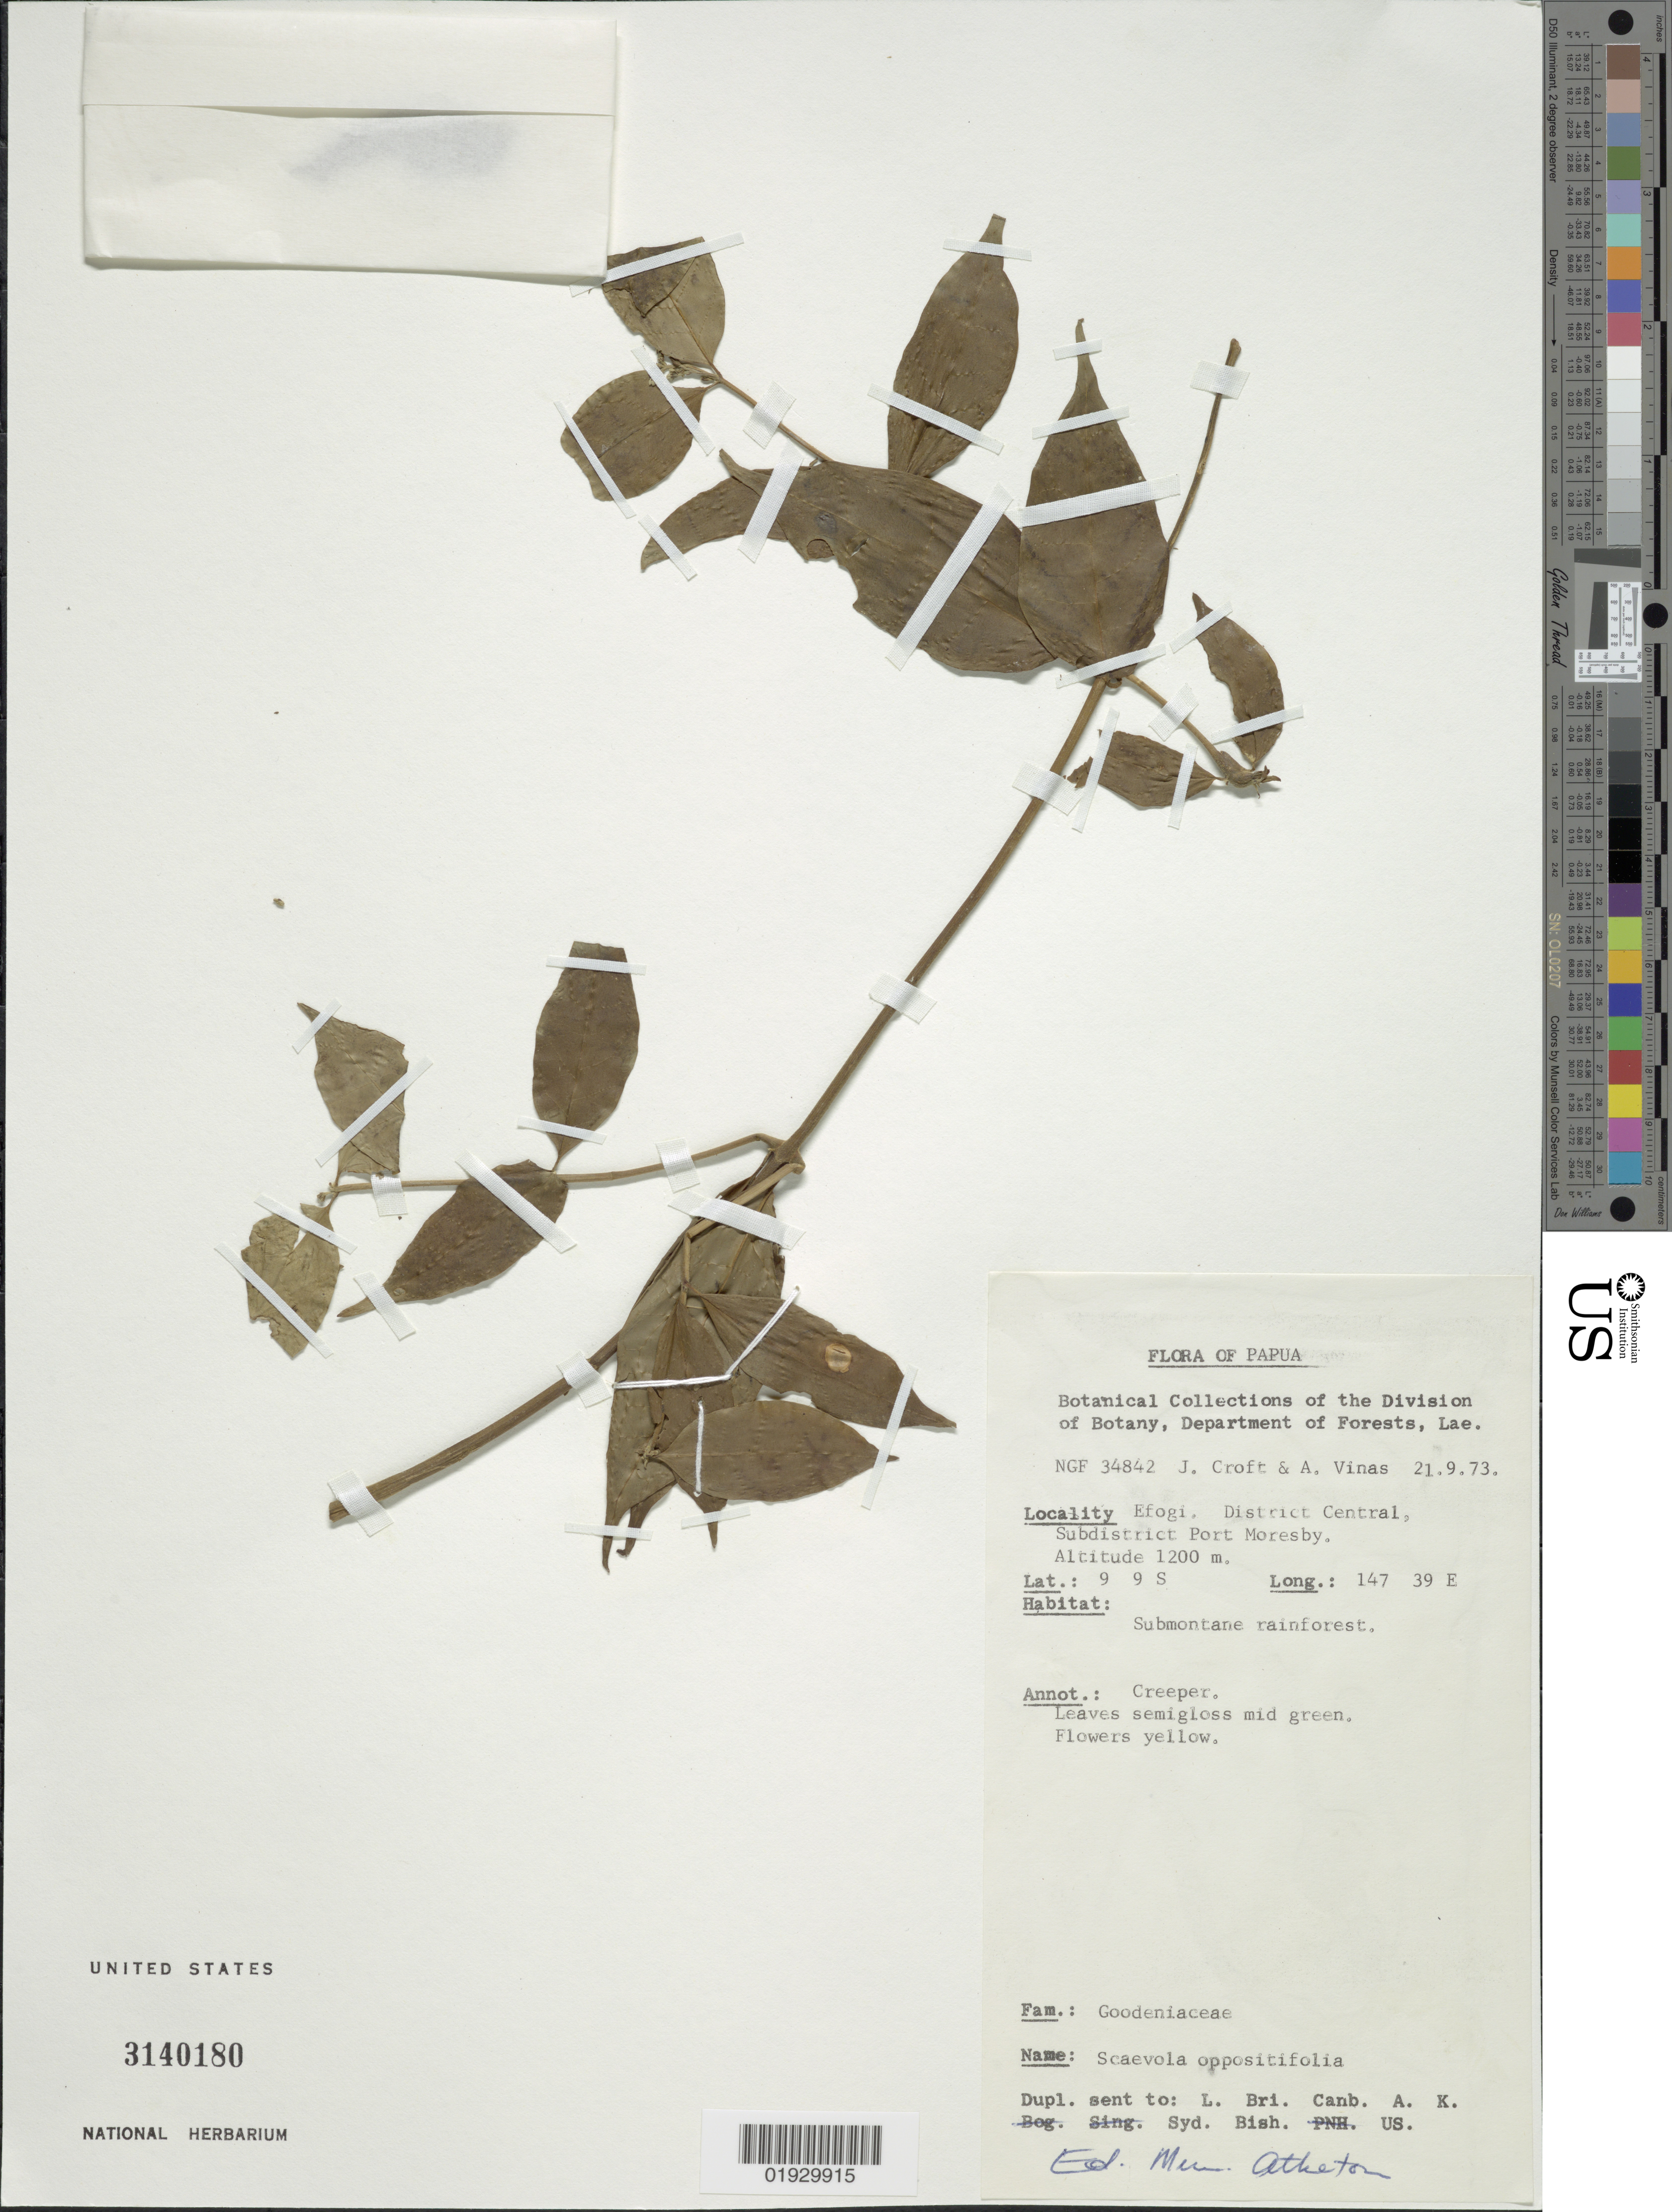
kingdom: Plantae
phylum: Tracheophyta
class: Magnoliopsida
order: Asterales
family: Goodeniaceae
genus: Scaevola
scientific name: Scaevola oppositifolia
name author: Roxb.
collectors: J. Croft & A. Vinas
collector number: NGF34842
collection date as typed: Transcribed d/m/y: 21/9/73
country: Papua New Guinea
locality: Efogi, District Central, Subdistrict Port Moresby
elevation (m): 1200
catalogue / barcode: US 3140180